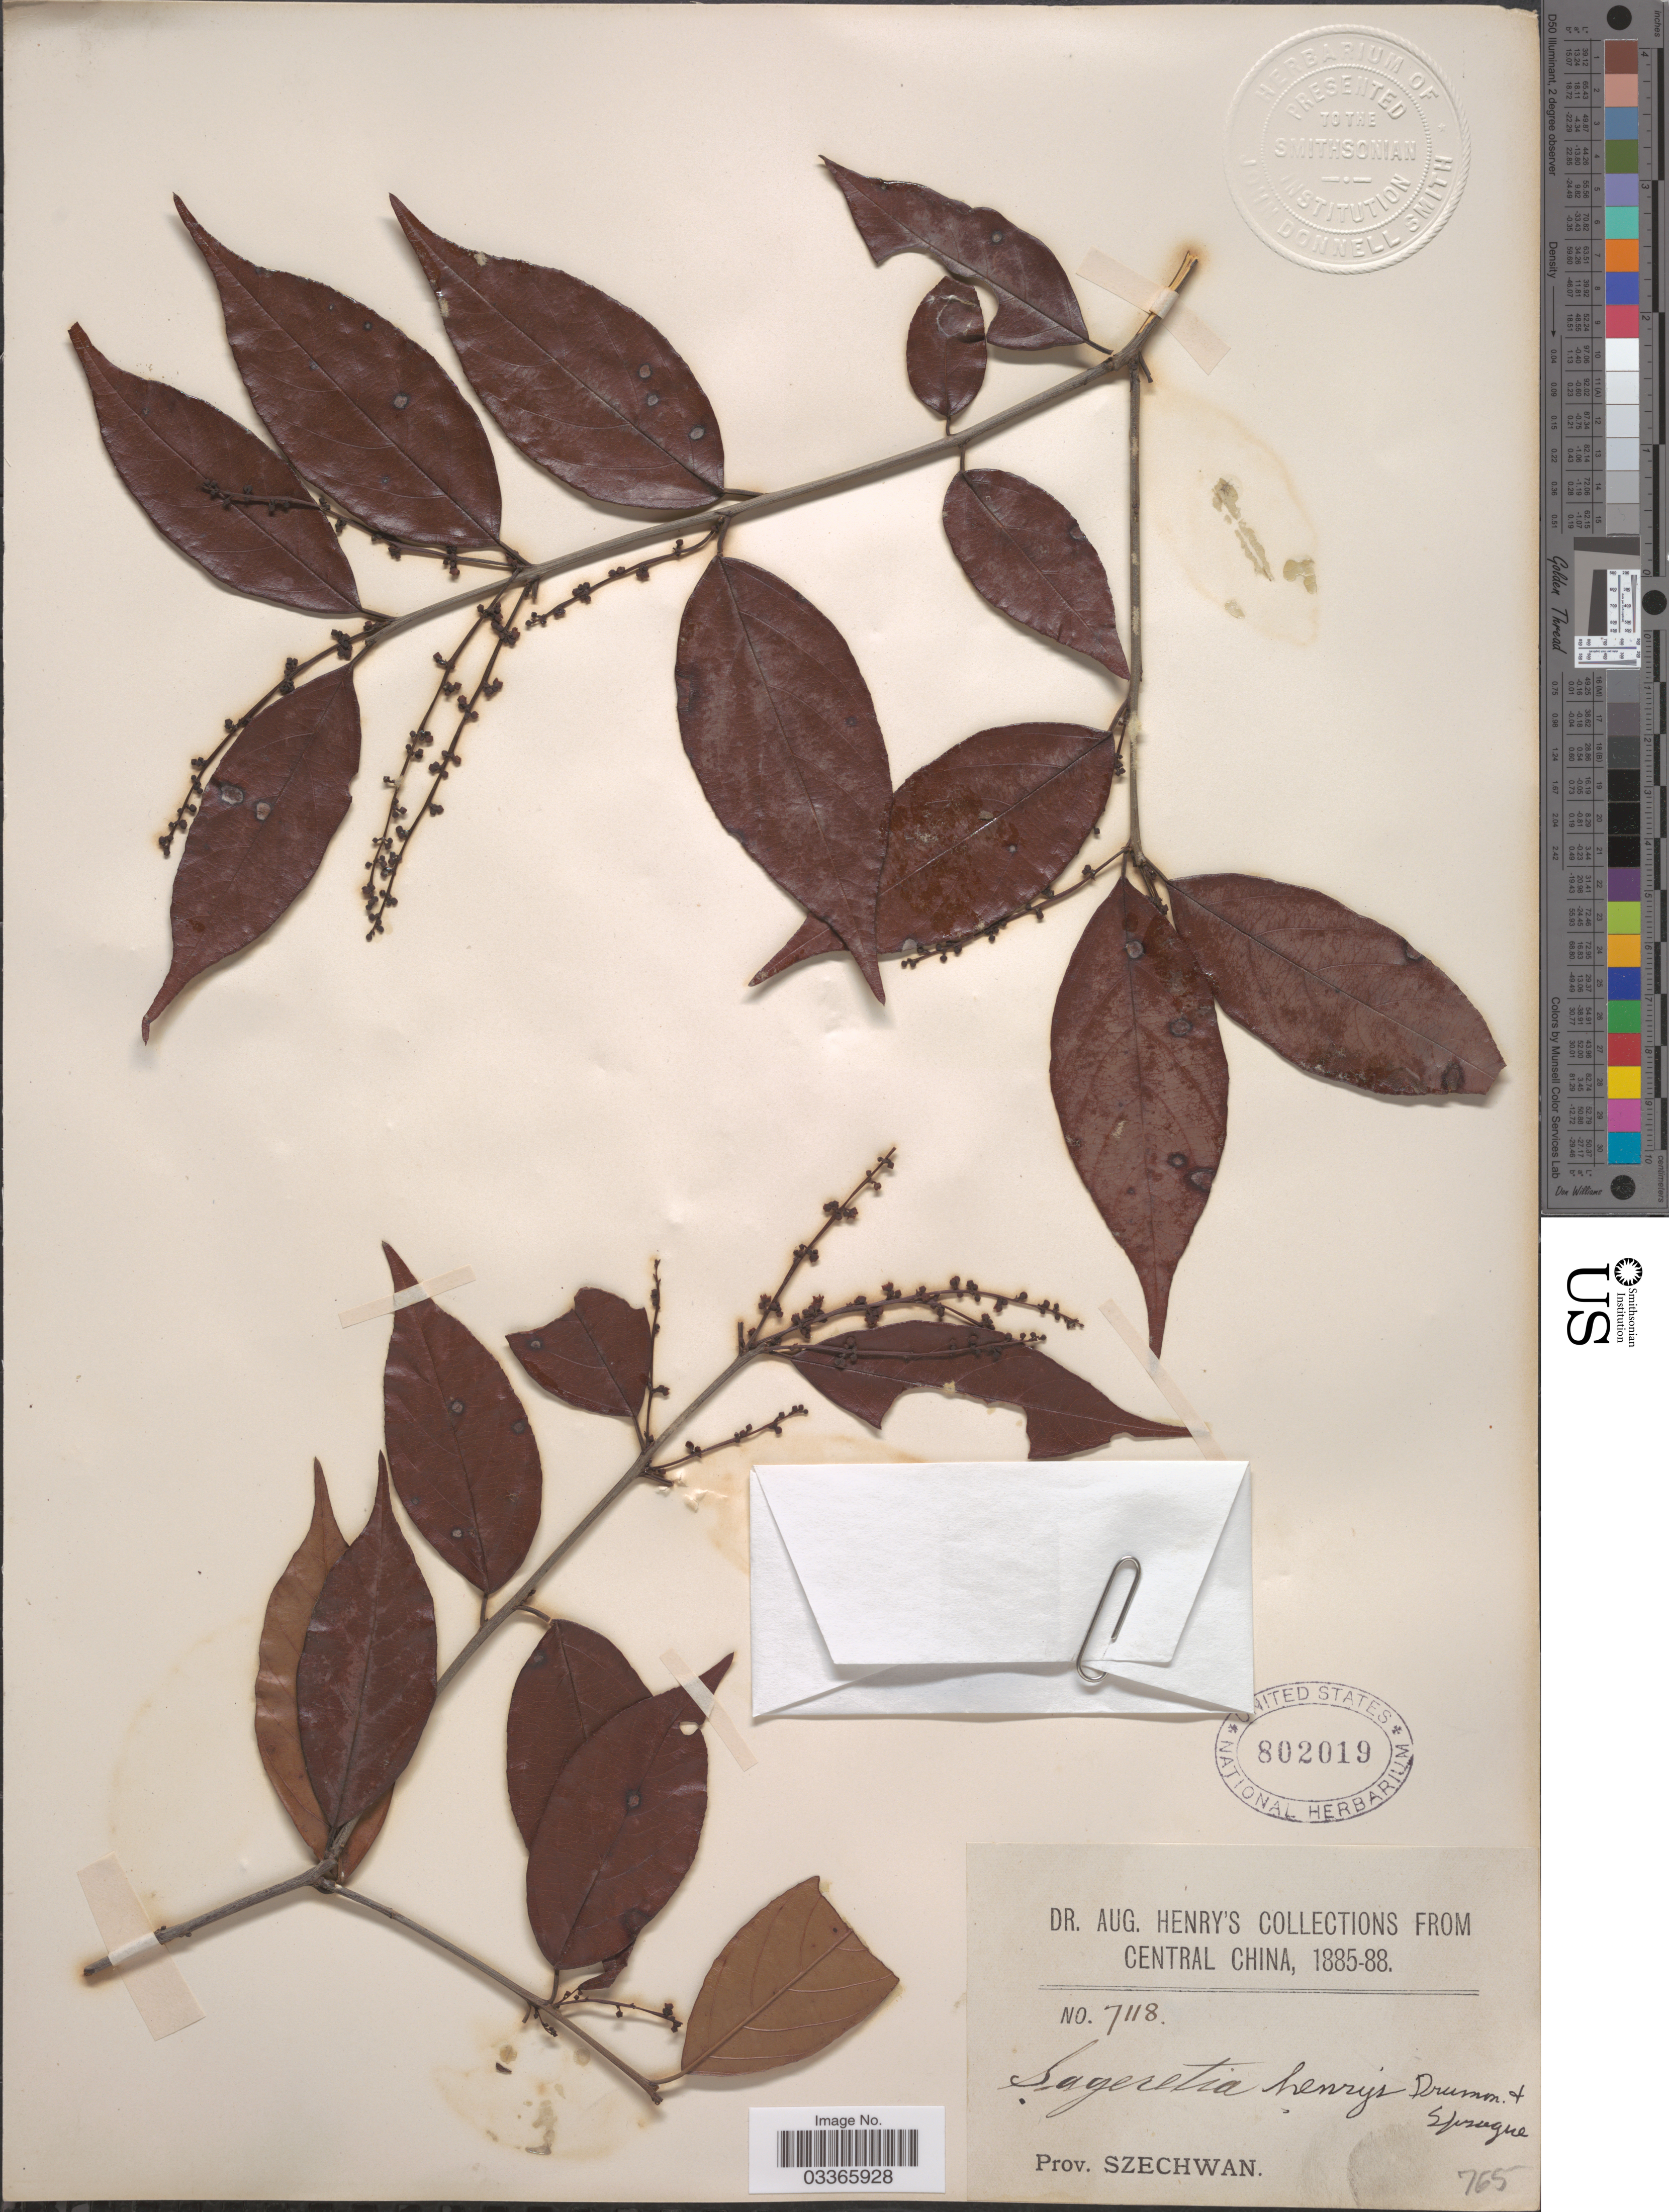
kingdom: Plantae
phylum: Tracheophyta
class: Magnoliopsida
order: Rosales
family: Rhamnaceae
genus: Sageretia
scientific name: Sageretia henryi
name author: J.R. Drumm. & C. Sprague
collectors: A. Henry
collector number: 7118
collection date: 1885/1888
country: China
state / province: Sichuan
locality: Central China, Prov. Szechwan.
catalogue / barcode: US 802019